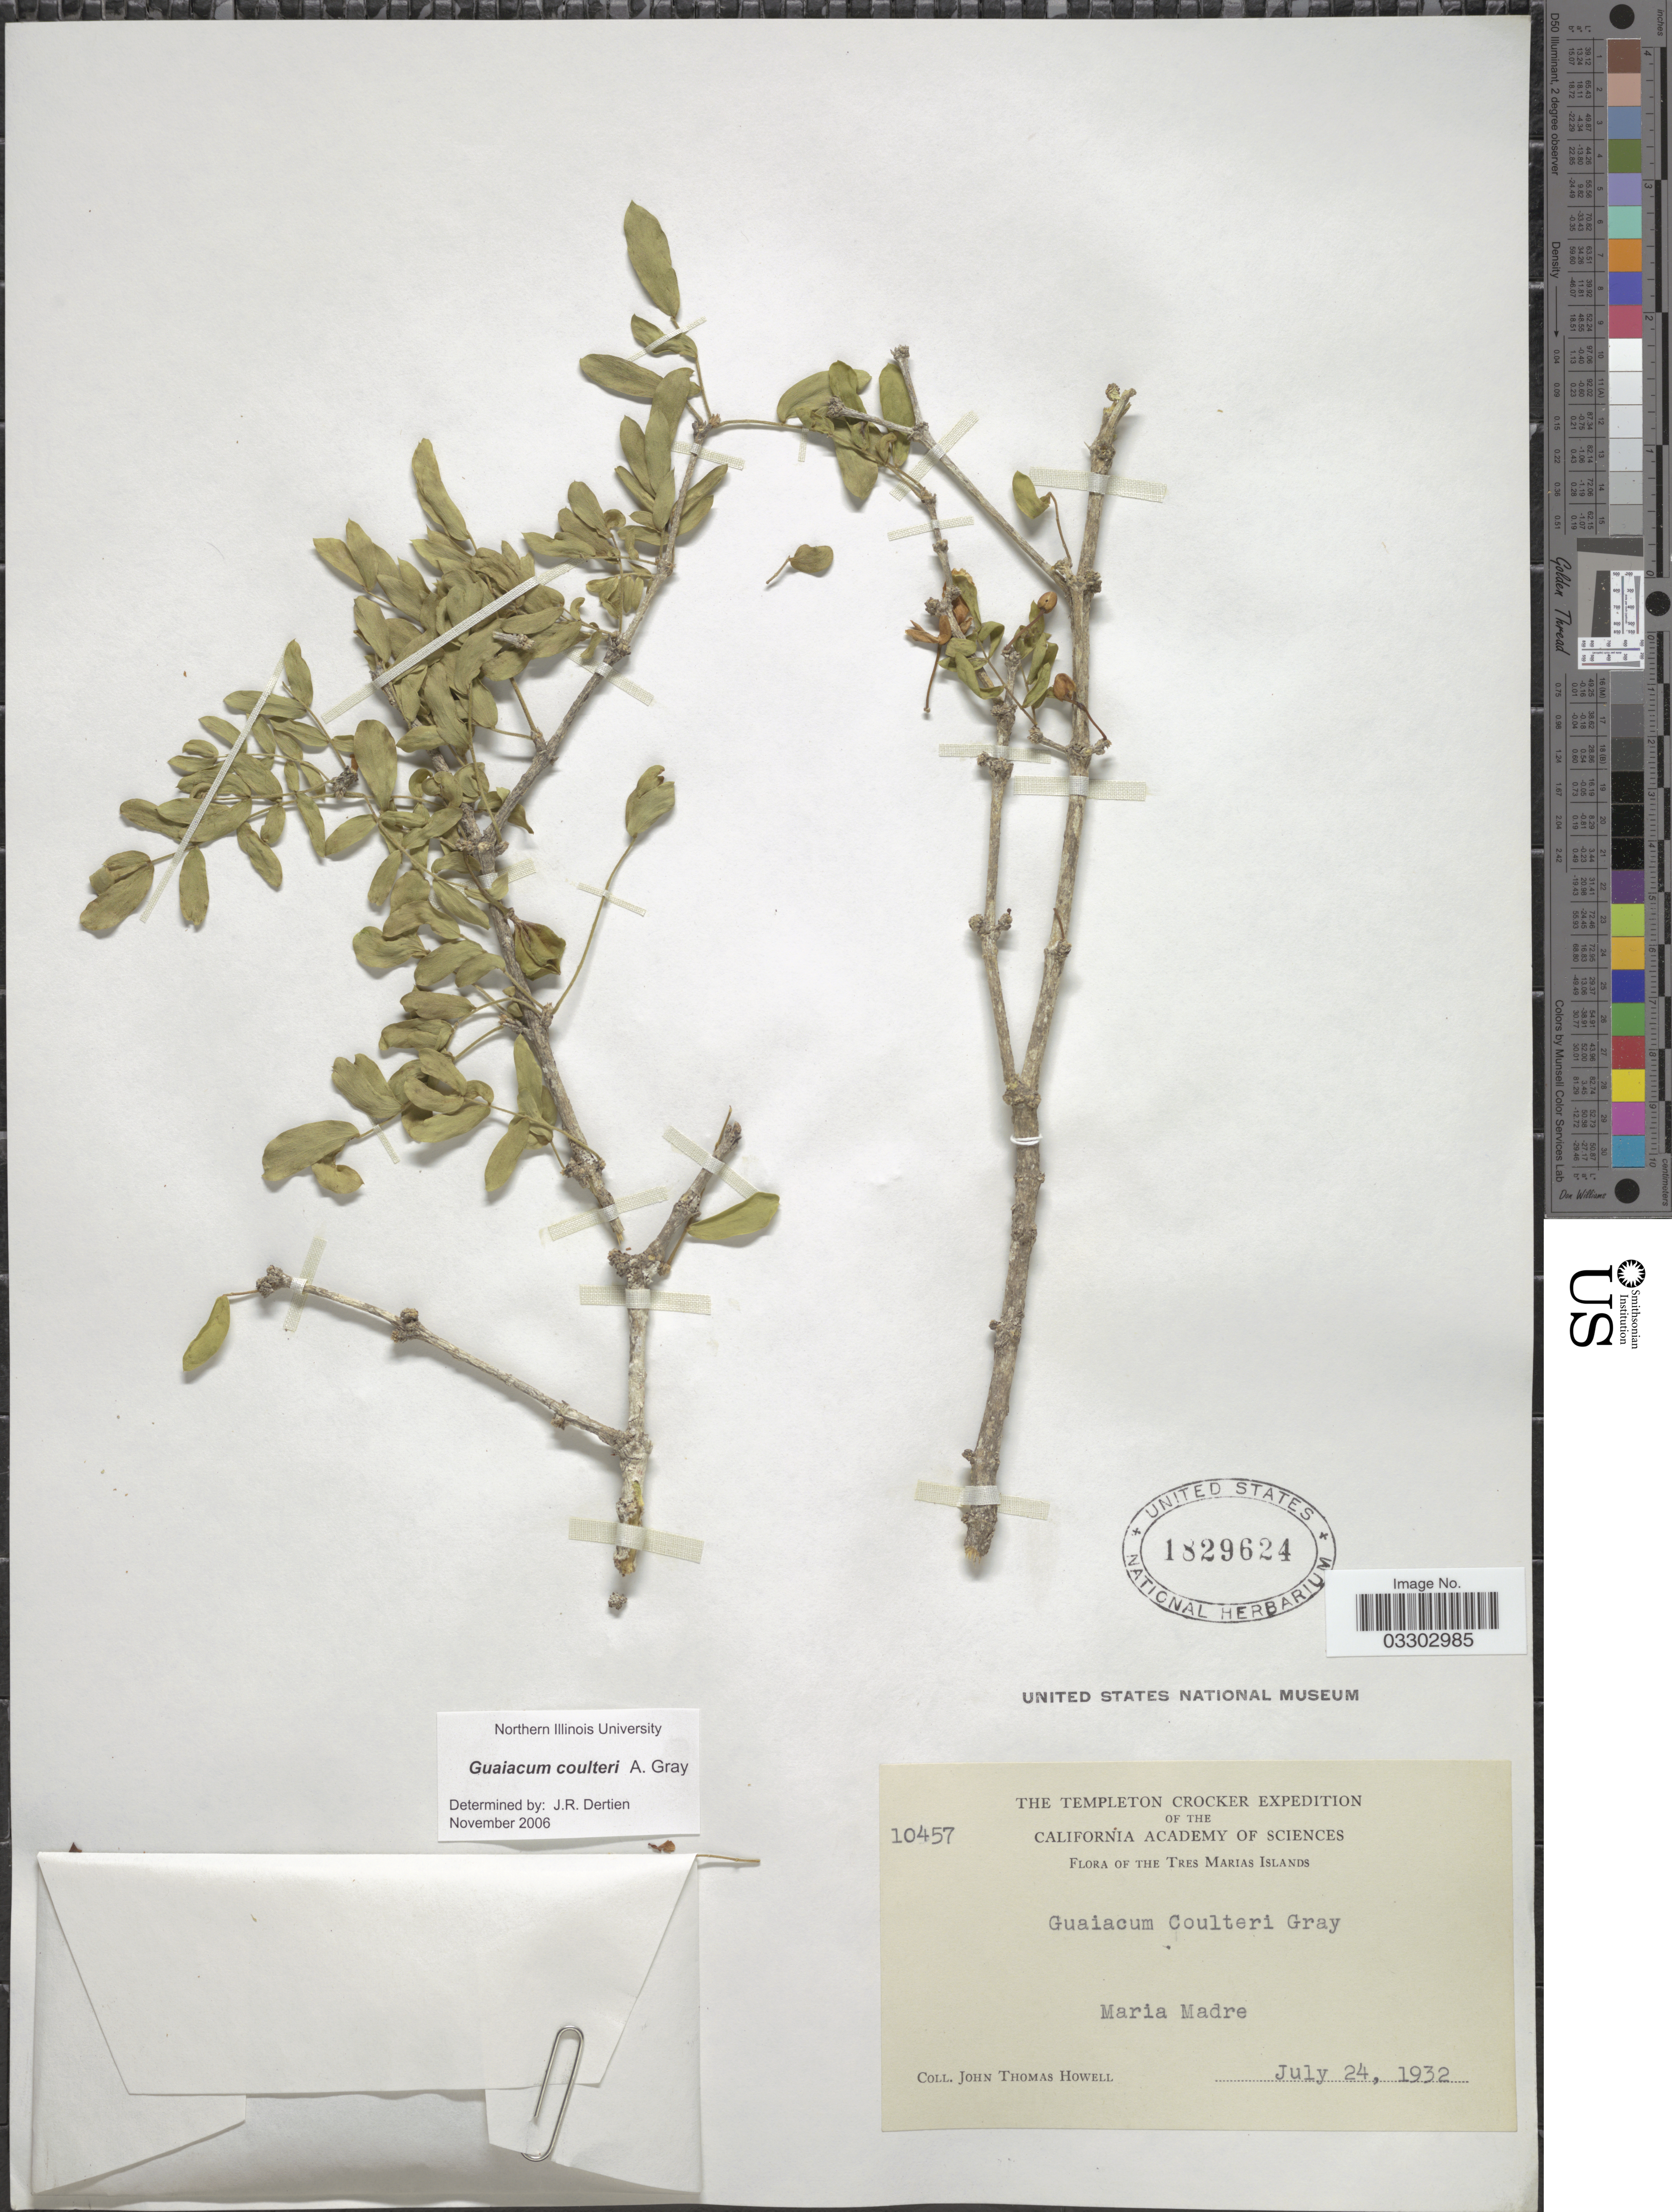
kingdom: Plantae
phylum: Tracheophyta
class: Magnoliopsida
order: Zygophyllales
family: Zygophyllaceae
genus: Guaiacum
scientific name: Guaiacum coulteri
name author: A. Gray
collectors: J. T. Howell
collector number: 10457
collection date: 1932-07-24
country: Mexico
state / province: Nayarit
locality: Tres Marias Islands. Maria Madre.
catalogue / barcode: US 1829624